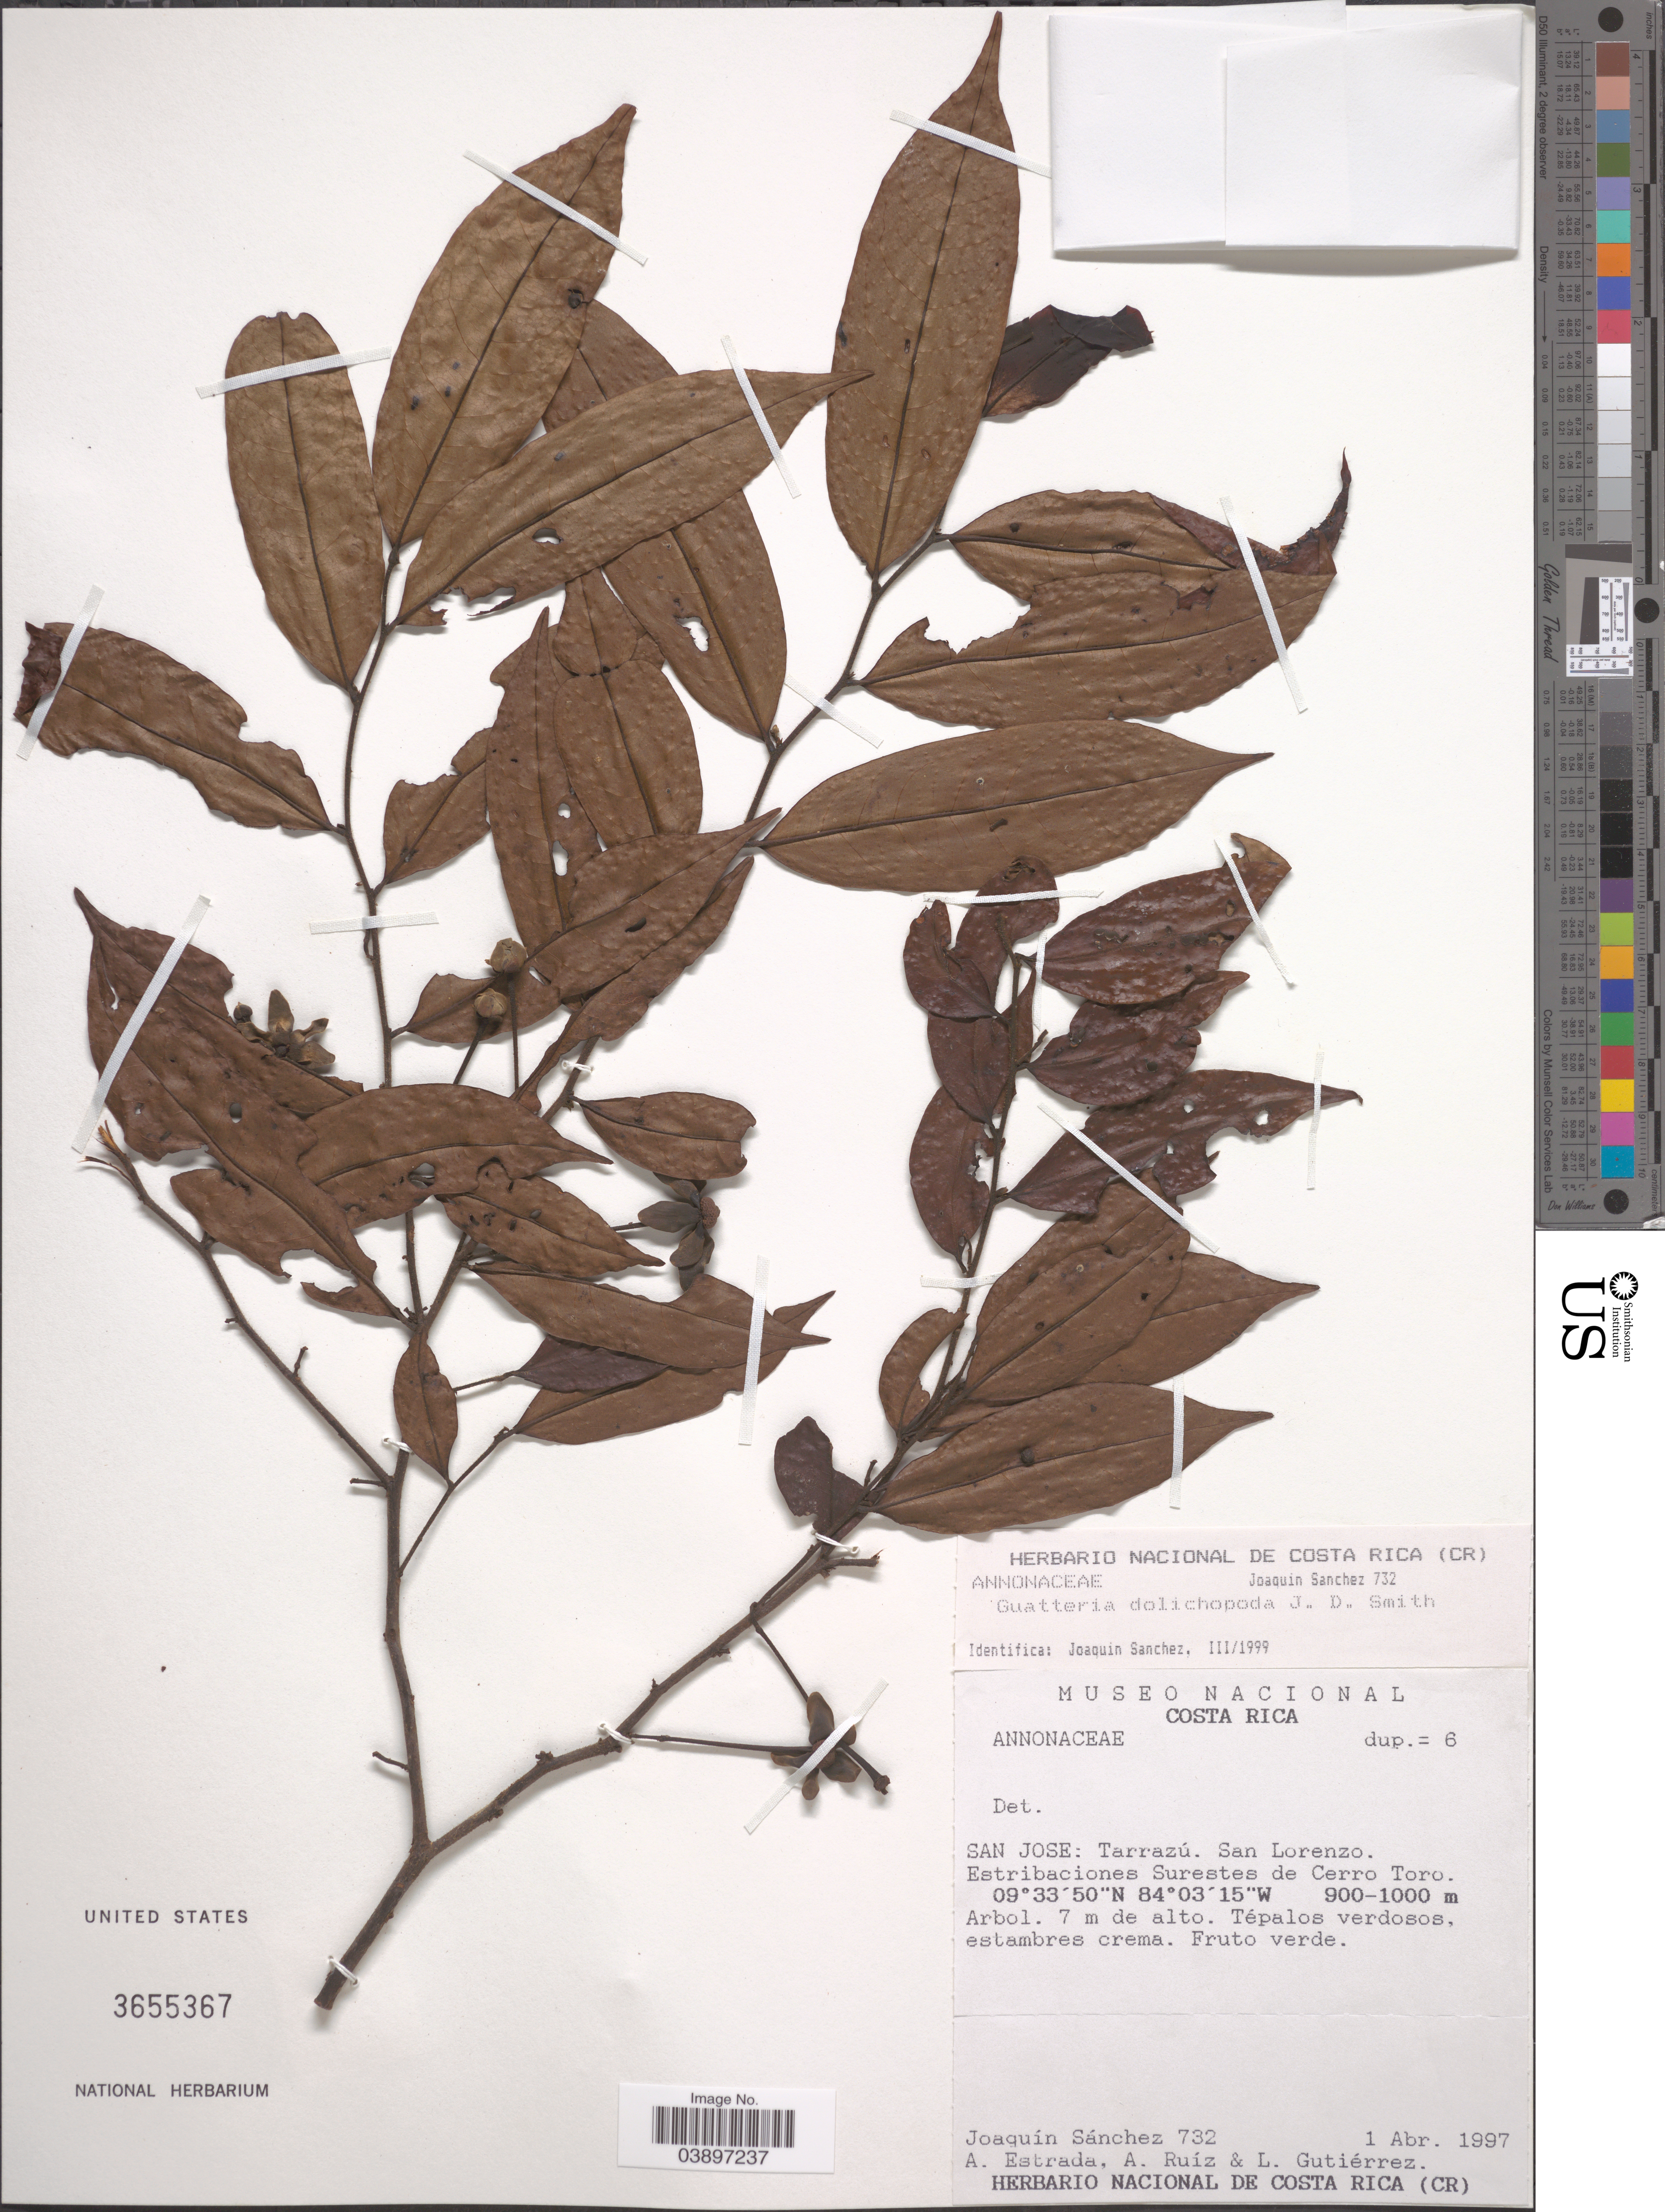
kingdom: Plantae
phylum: Tracheophyta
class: Magnoliopsida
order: Magnoliales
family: Annonaceae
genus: Guatteria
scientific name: Guatteria dolichopoda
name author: Donn. Sm.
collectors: J. Sánchez, A. Estrada, A. Ruiz & L. Gutiérrez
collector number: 732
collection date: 1997-04-01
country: Costa Rica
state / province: San José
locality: Tarrazú. San Lorenzo. Estribaciones Surestes de Cerro Toro.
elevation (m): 900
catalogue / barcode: US 3655367